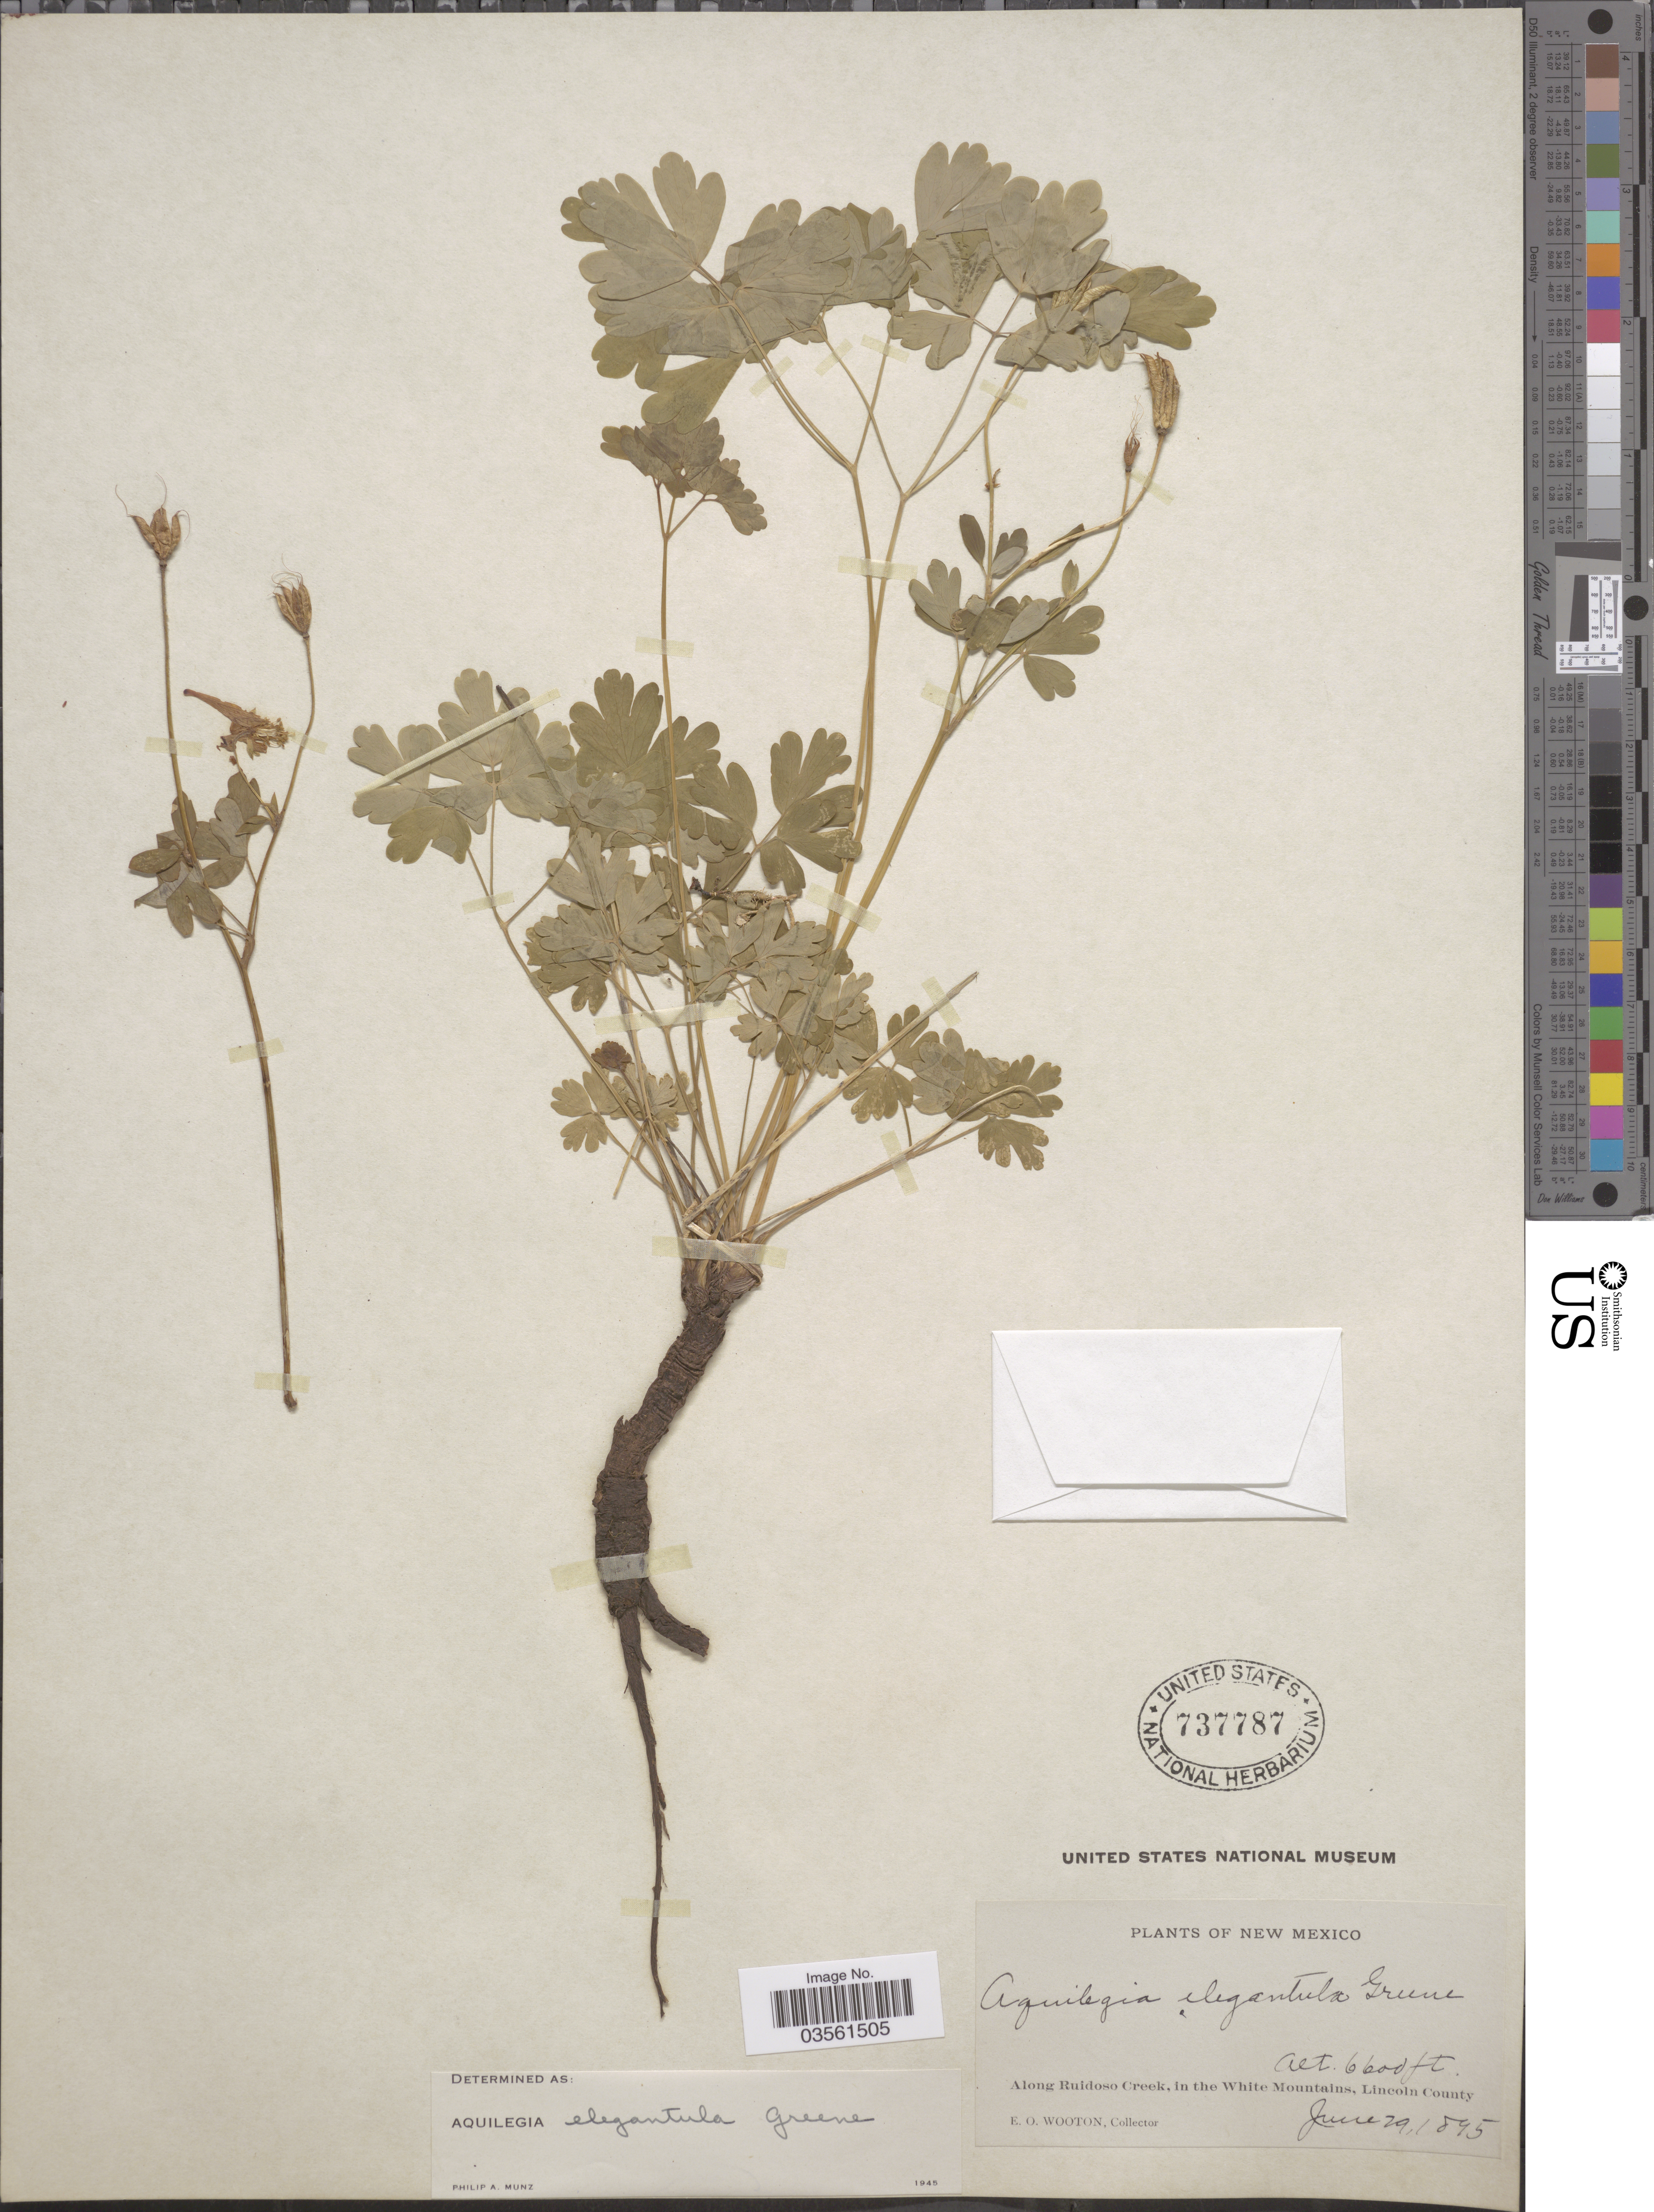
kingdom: Plantae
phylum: Tracheophyta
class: Magnoliopsida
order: Ranunculales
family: Ranunculaceae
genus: Aquilegia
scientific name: Aquilegia elegantula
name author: Greene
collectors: E. O. Wooton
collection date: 1895-06-29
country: United States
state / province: New Mexico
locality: Along Ruidoso Creek, in the White Mountains, Lincoln County.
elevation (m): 2012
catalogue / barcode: US 737787